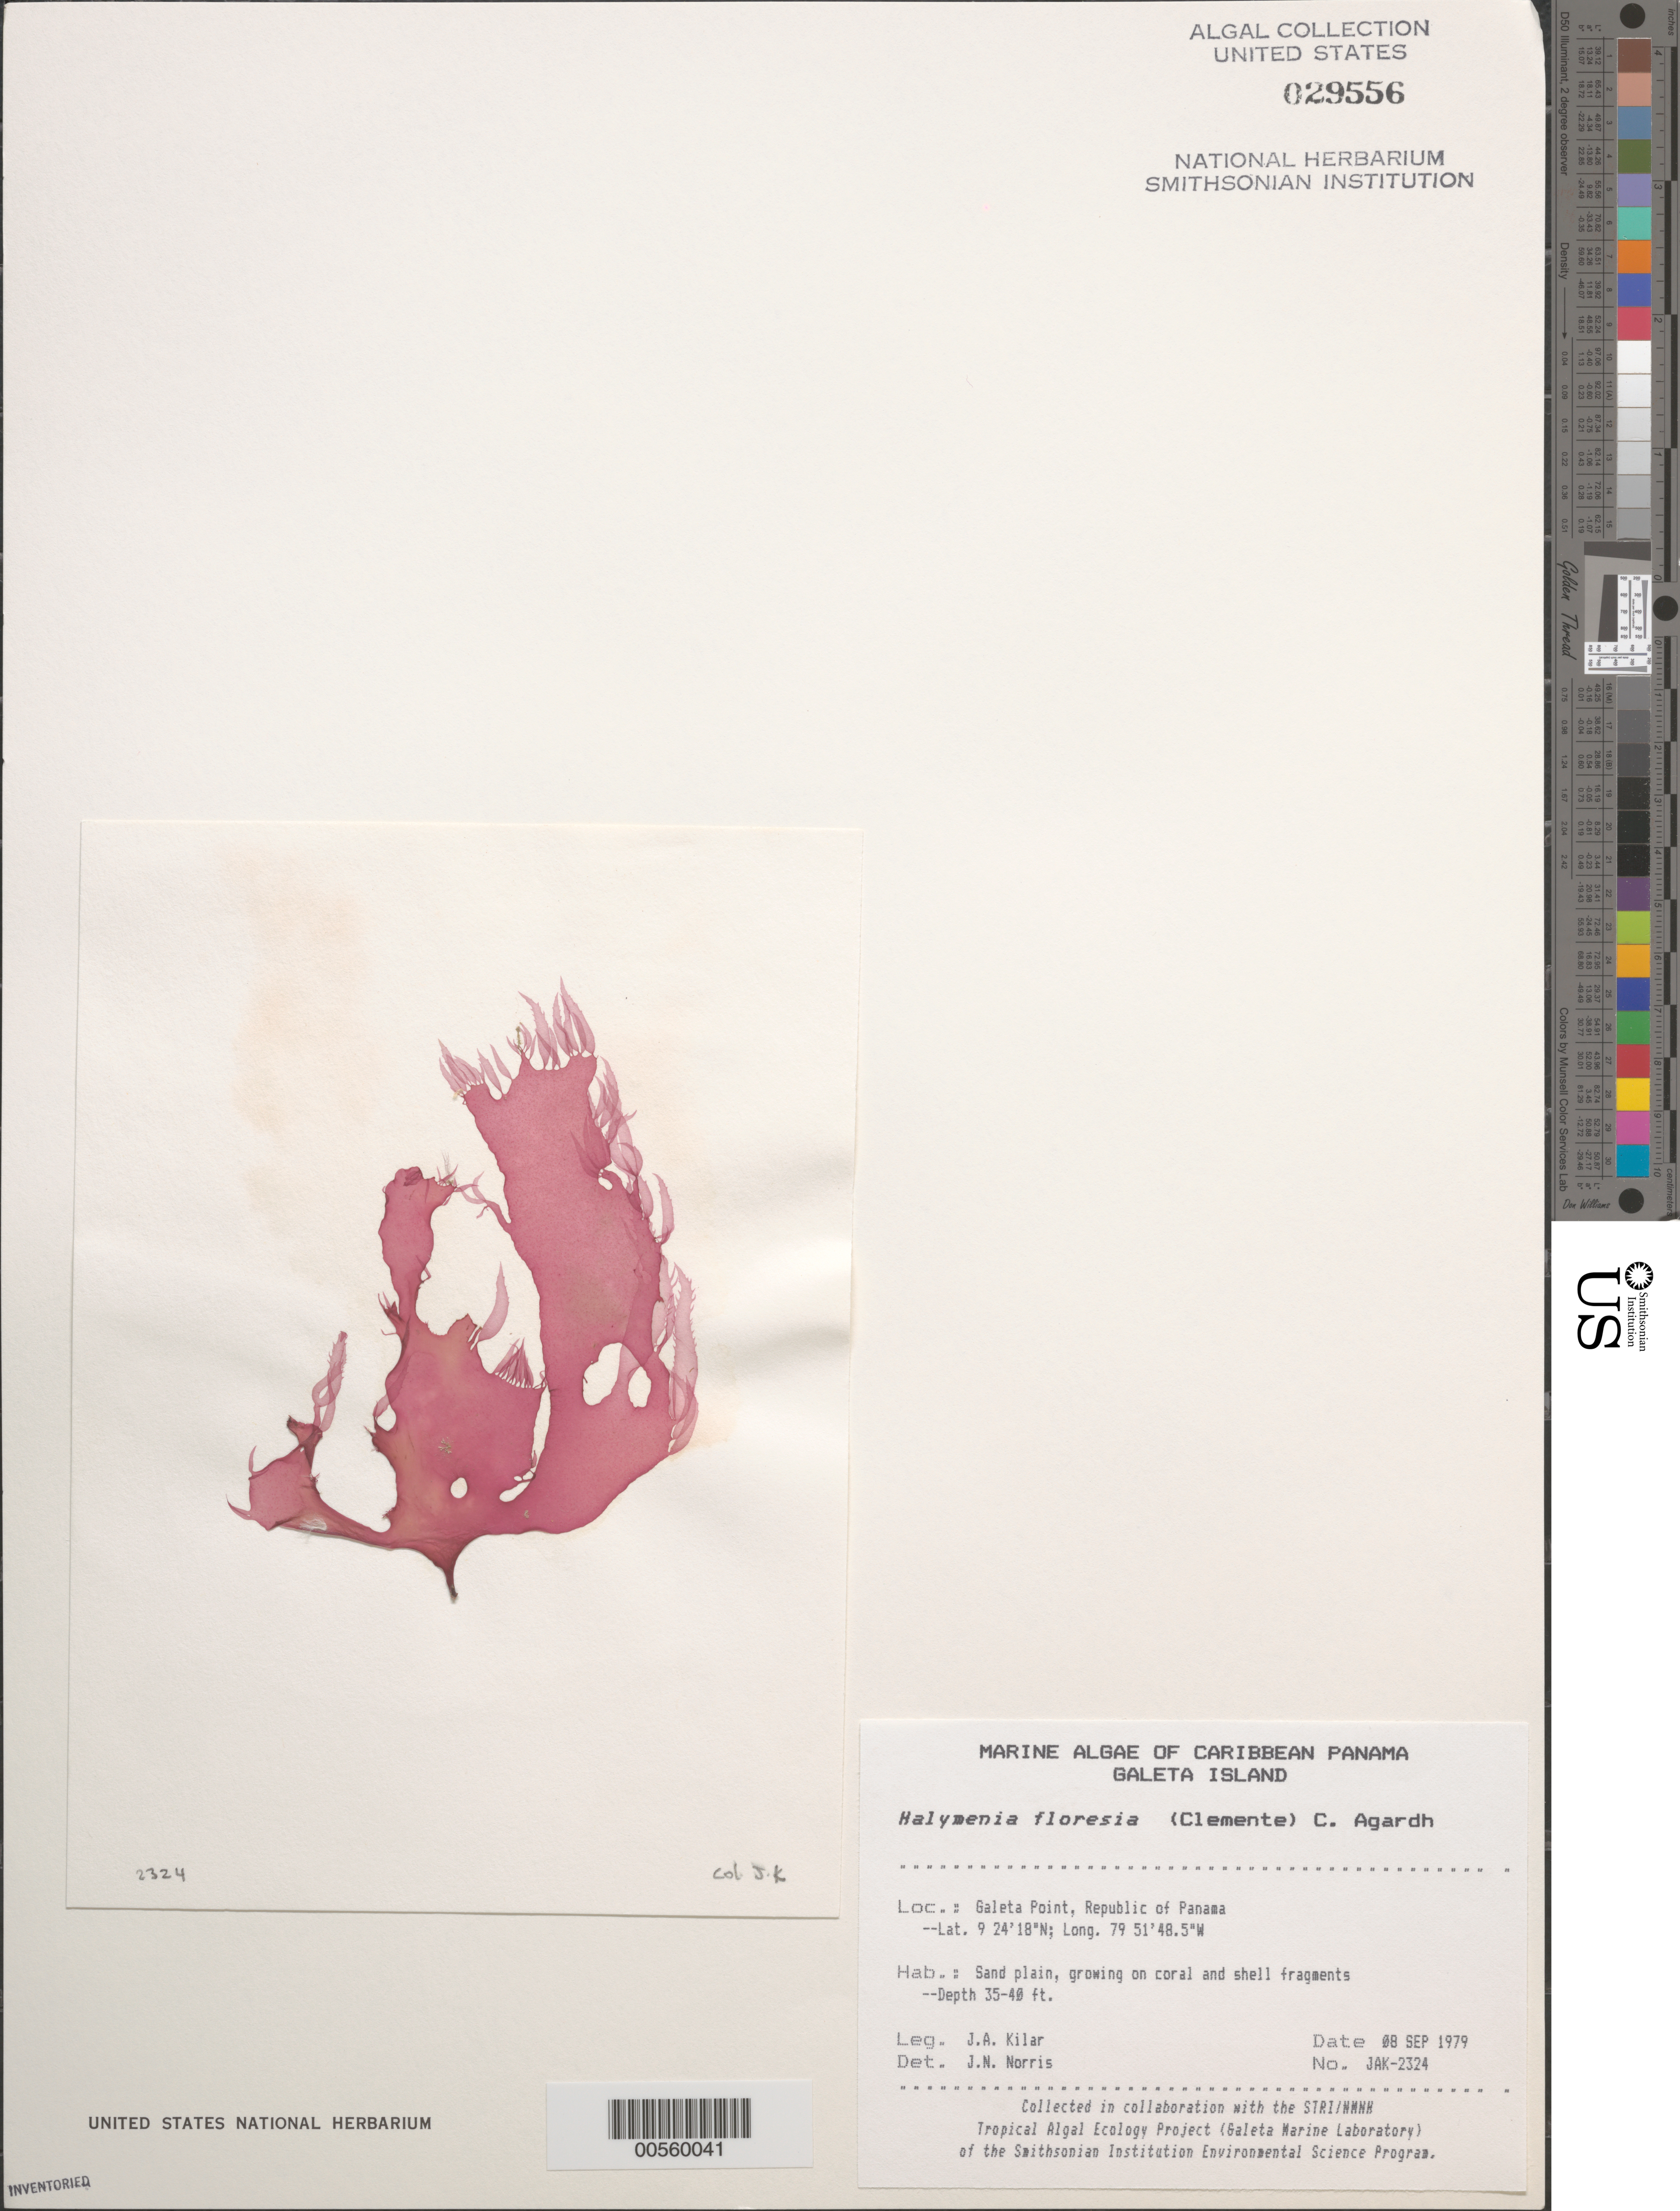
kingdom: Plantae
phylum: Rhodophyta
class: Florideophyceae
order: Halymeniales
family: Halymeniaceae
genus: Halymenia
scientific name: Halymenia floresii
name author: (Clemente) C. Agardh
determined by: Norris, James N.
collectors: J. A. Kilar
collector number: JAK-2324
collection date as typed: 08 Sep 1979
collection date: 1979-09-08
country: Panama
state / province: Colón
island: Galeta Island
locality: Galeta Point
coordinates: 9 24' 18" N, 79 51' 48.5" W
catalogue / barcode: US 29556